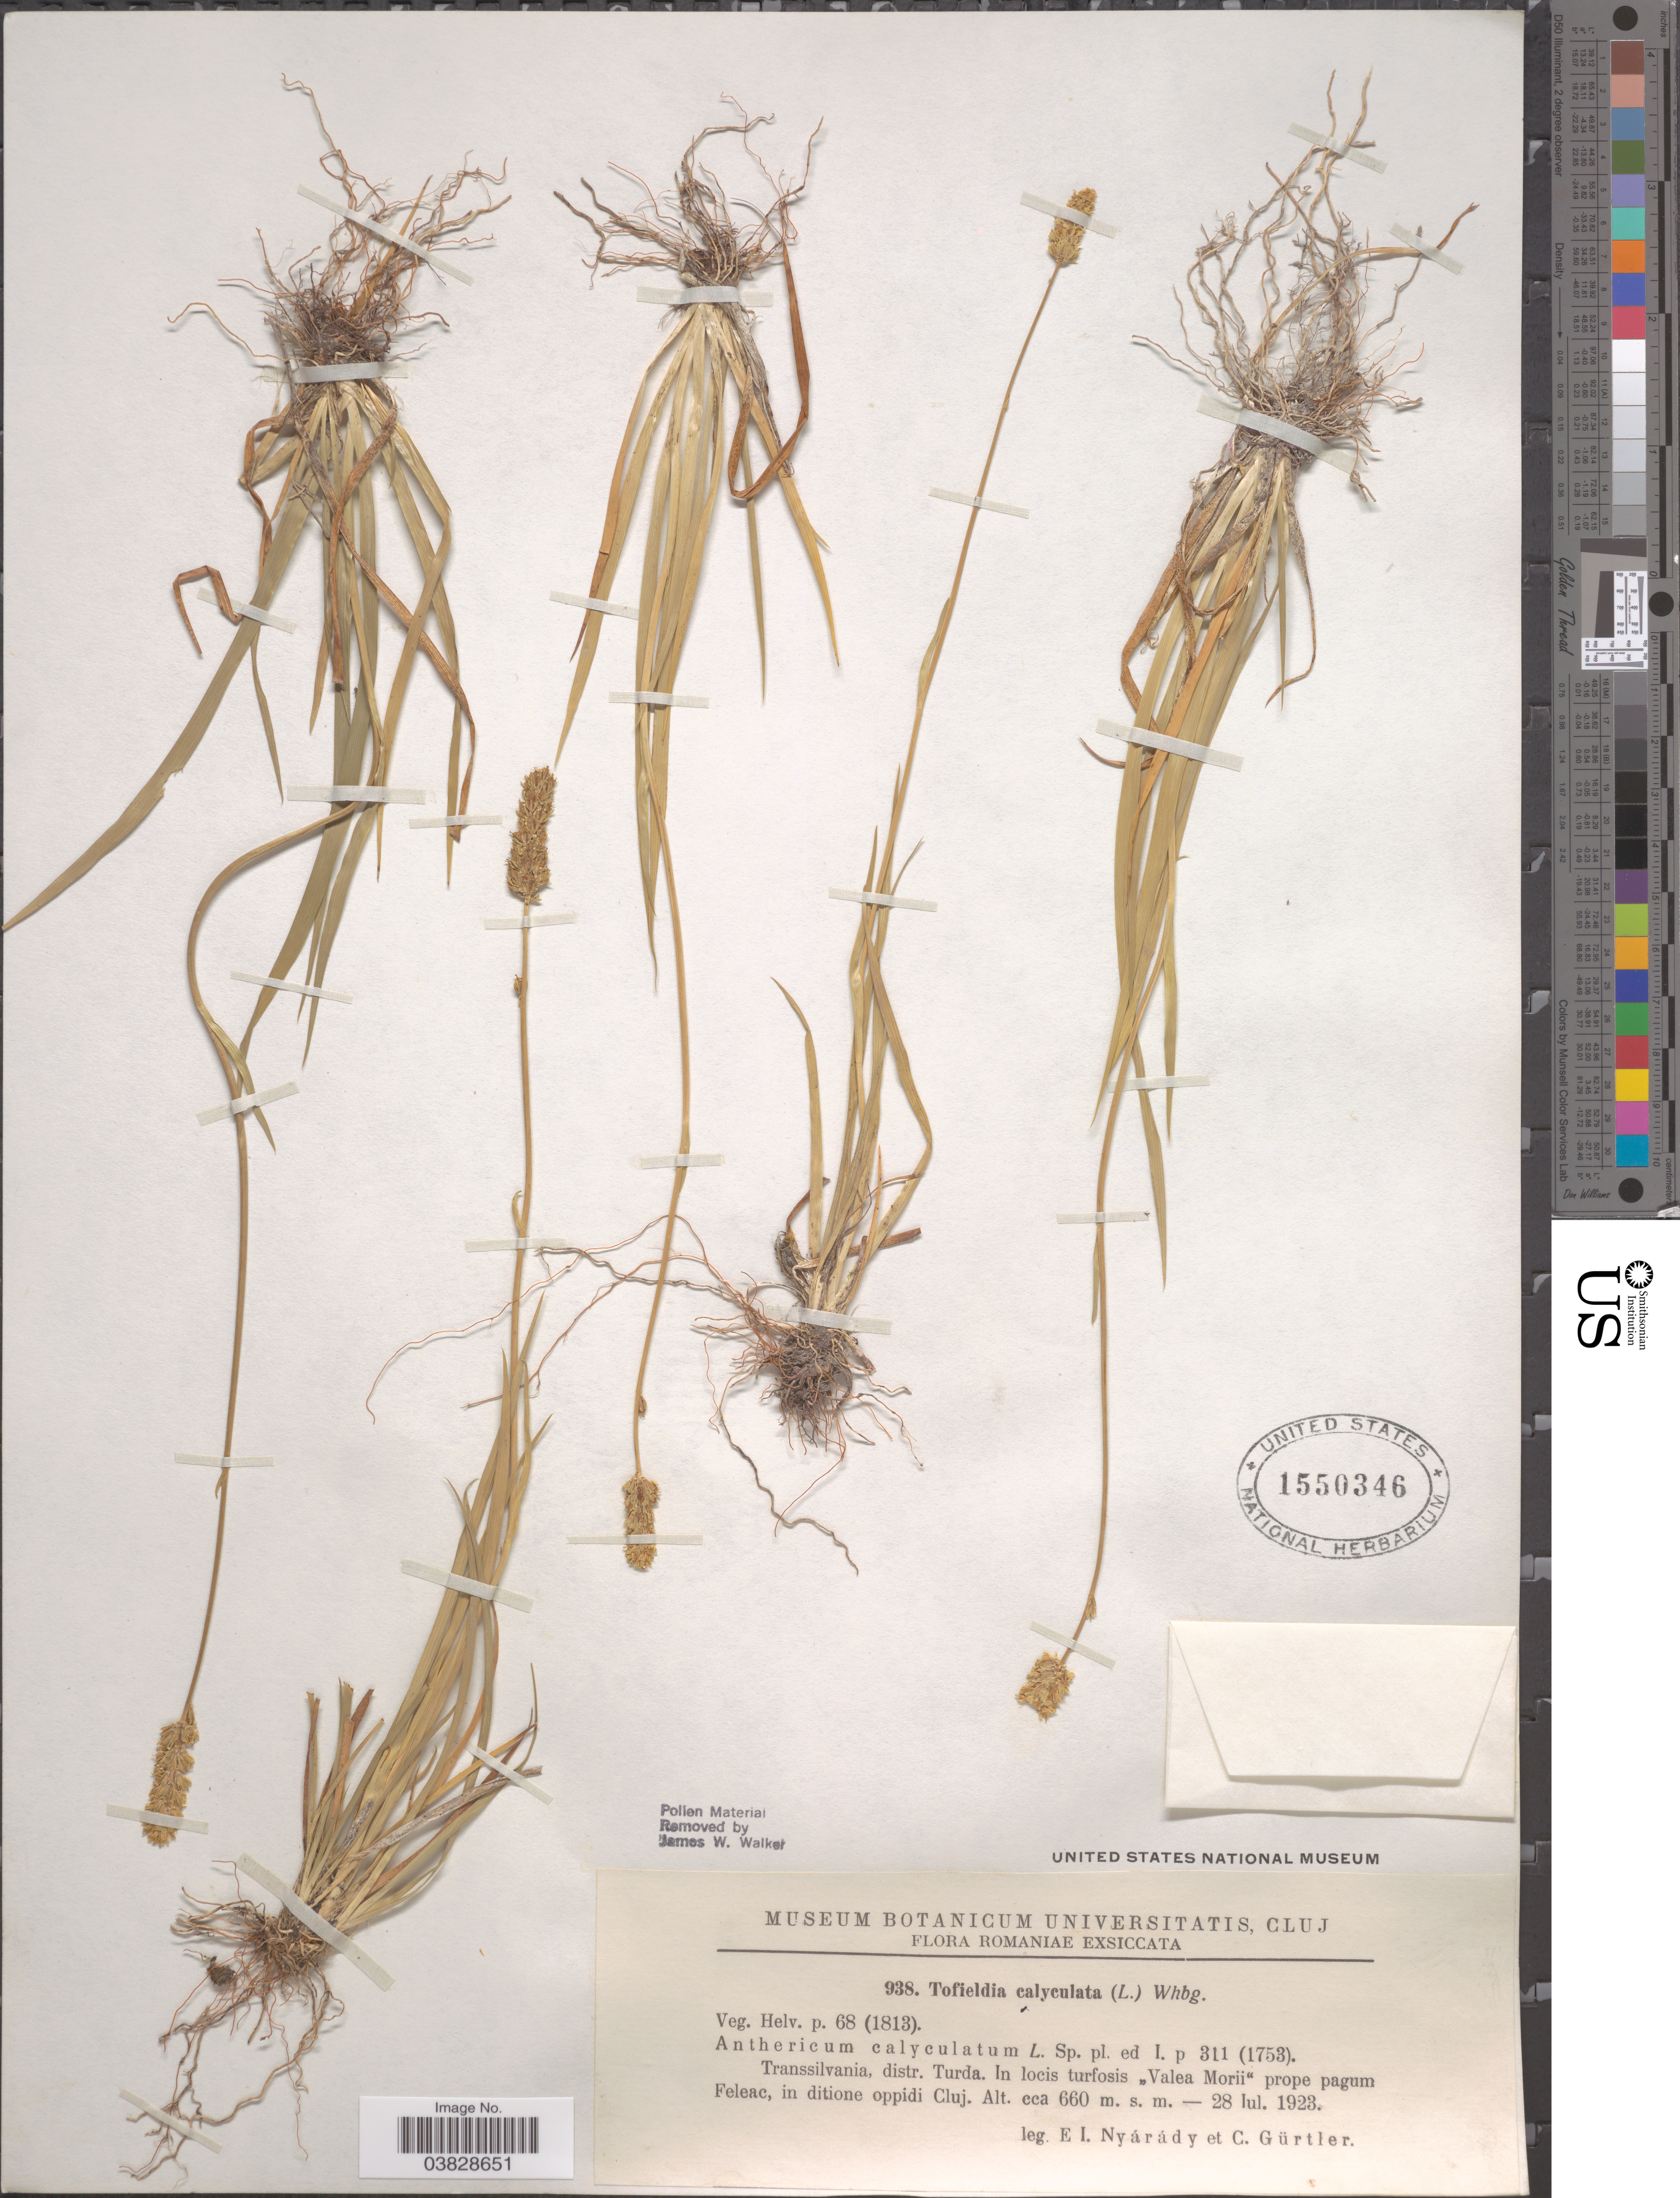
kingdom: Plantae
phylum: Tracheophyta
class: Liliopsida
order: Alismatales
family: Tofieldiaceae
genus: Tofieldia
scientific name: Tofieldia calyculata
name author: (L.) Wahlenb.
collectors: E. Nyárády & C. Gürtler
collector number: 938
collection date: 1923-07-28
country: Romania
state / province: Cluj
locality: Transsilvania, distr. Turda. In locis turfosis "Valea Morii" prope pagum Feleac, in ditione oppidi Cluj.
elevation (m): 660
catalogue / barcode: US 1550346